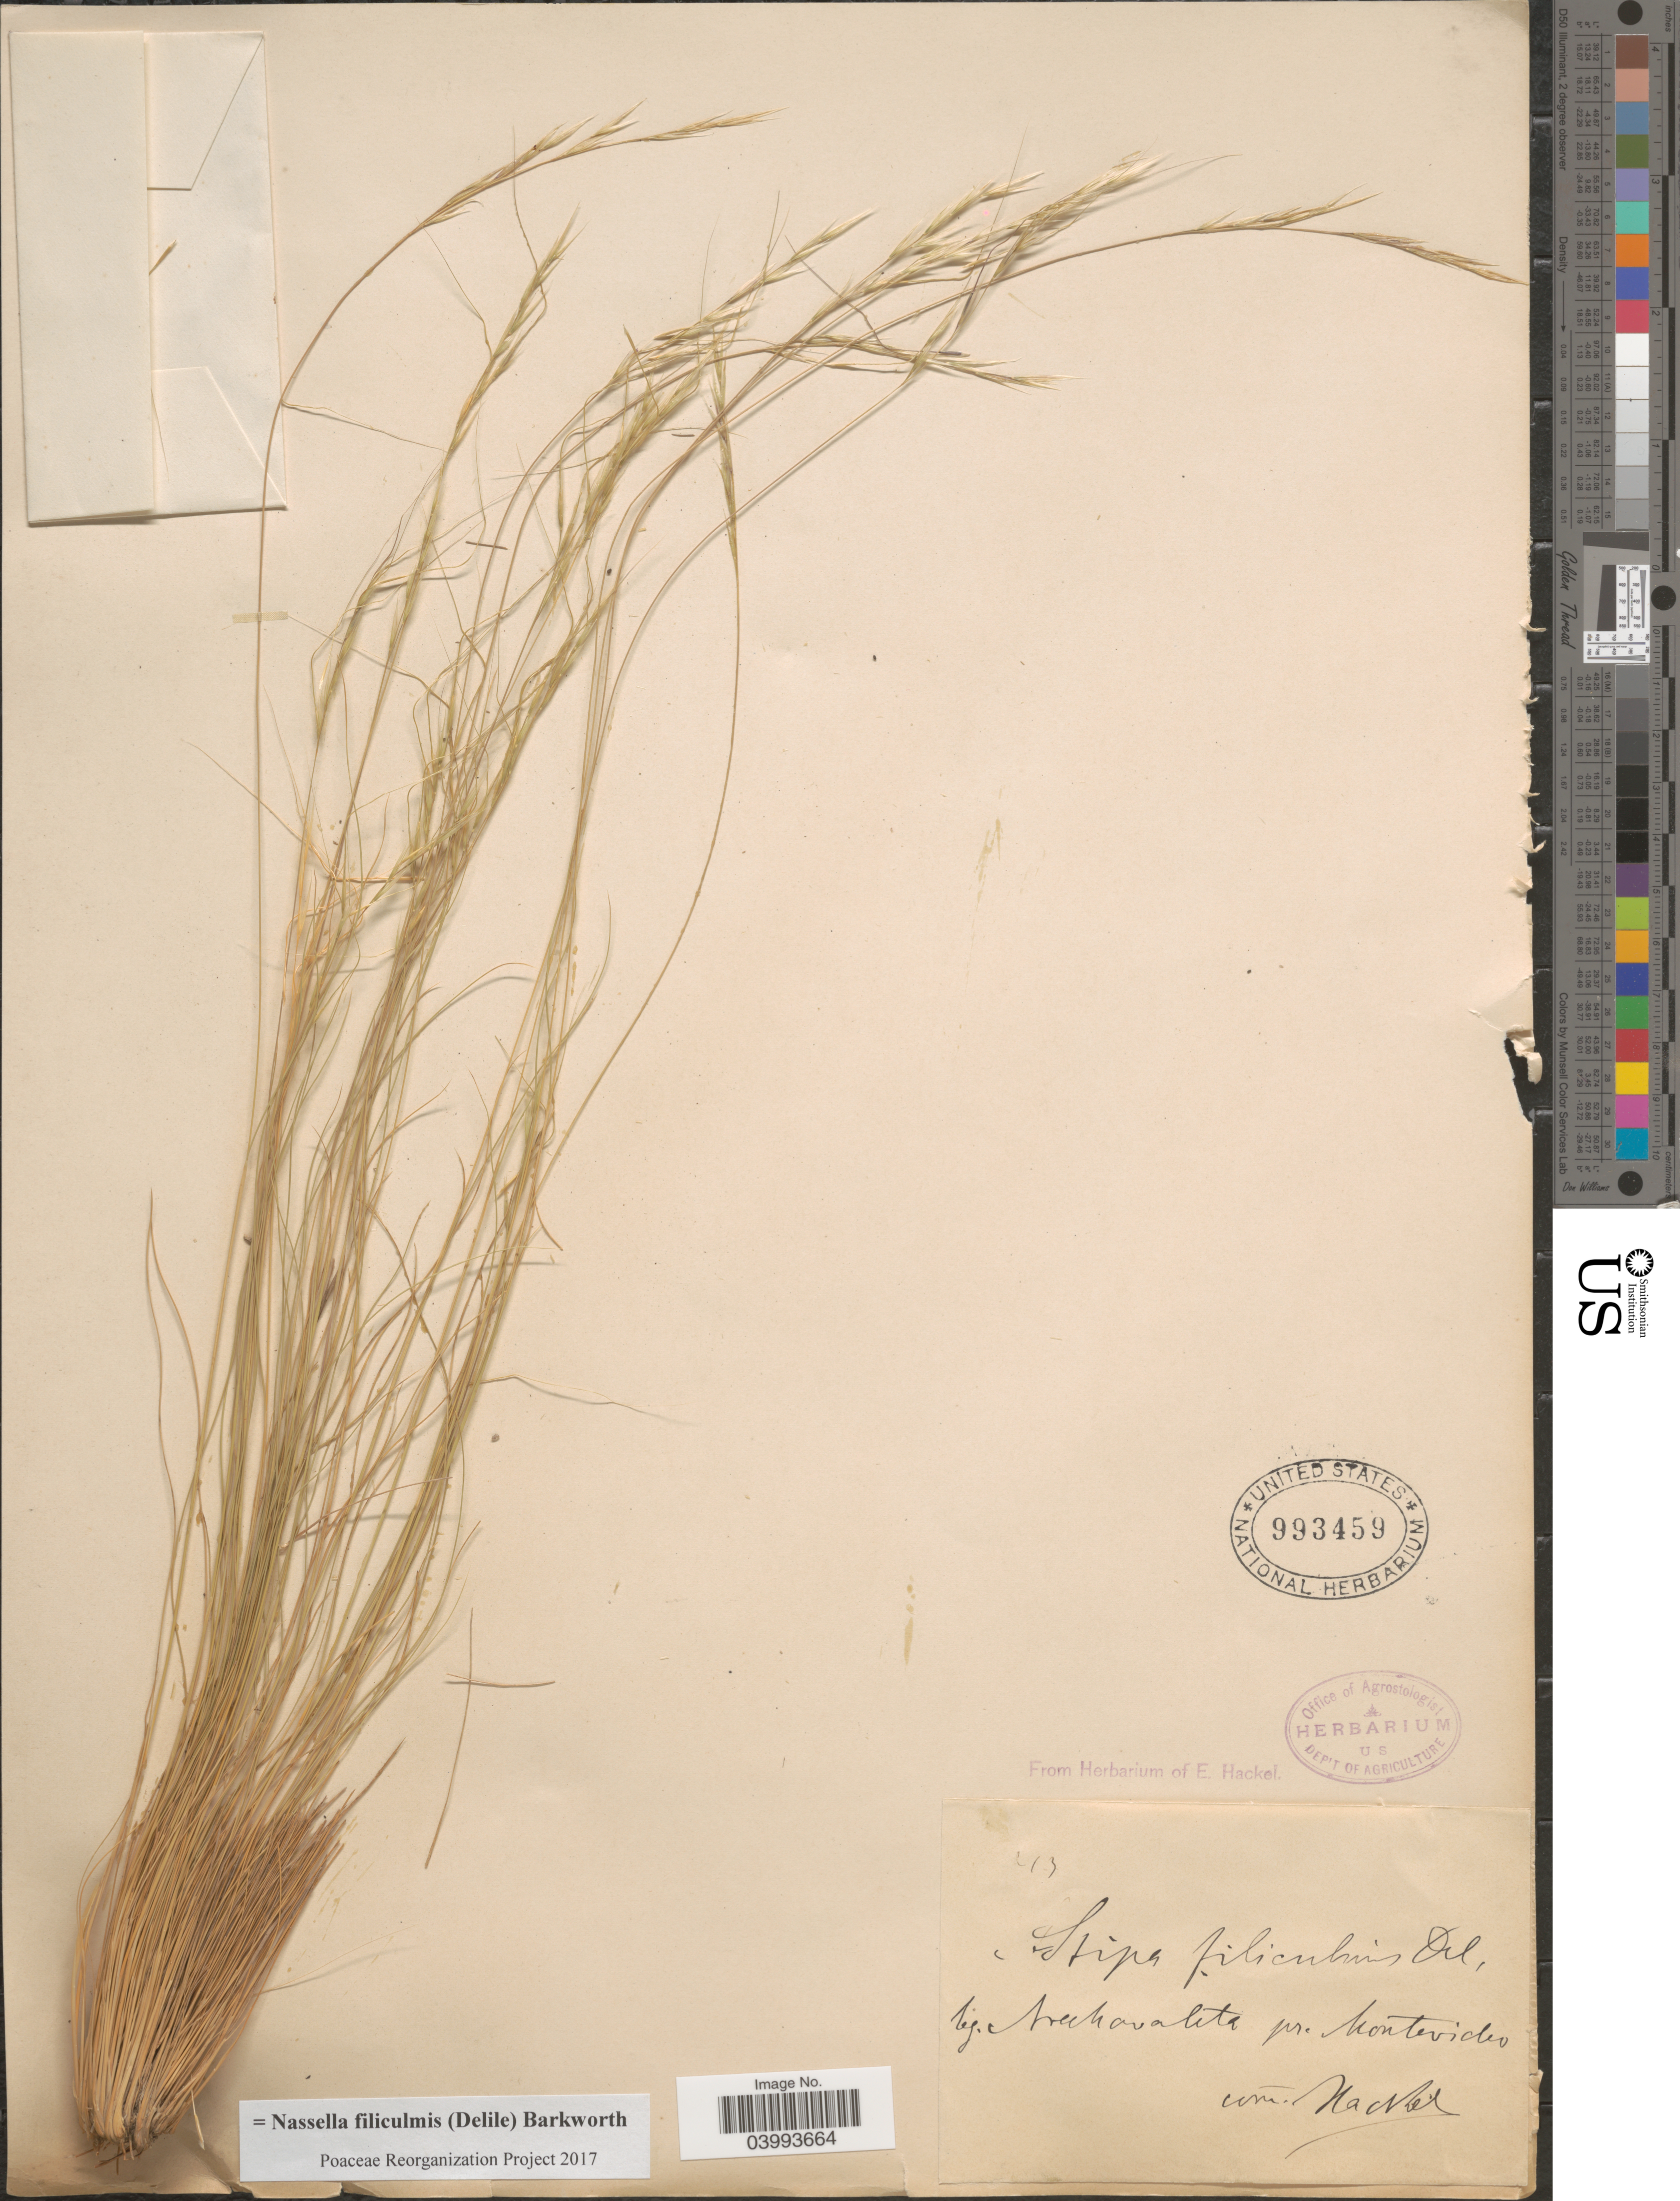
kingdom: Plantae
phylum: Tracheophyta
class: Liliopsida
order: Poales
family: Poaceae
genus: Nassella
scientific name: Nassella filiculmis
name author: (Delile) Barkworth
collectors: Arechavaleta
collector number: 43*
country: Uruguay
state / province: Montevideo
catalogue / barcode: US 993459